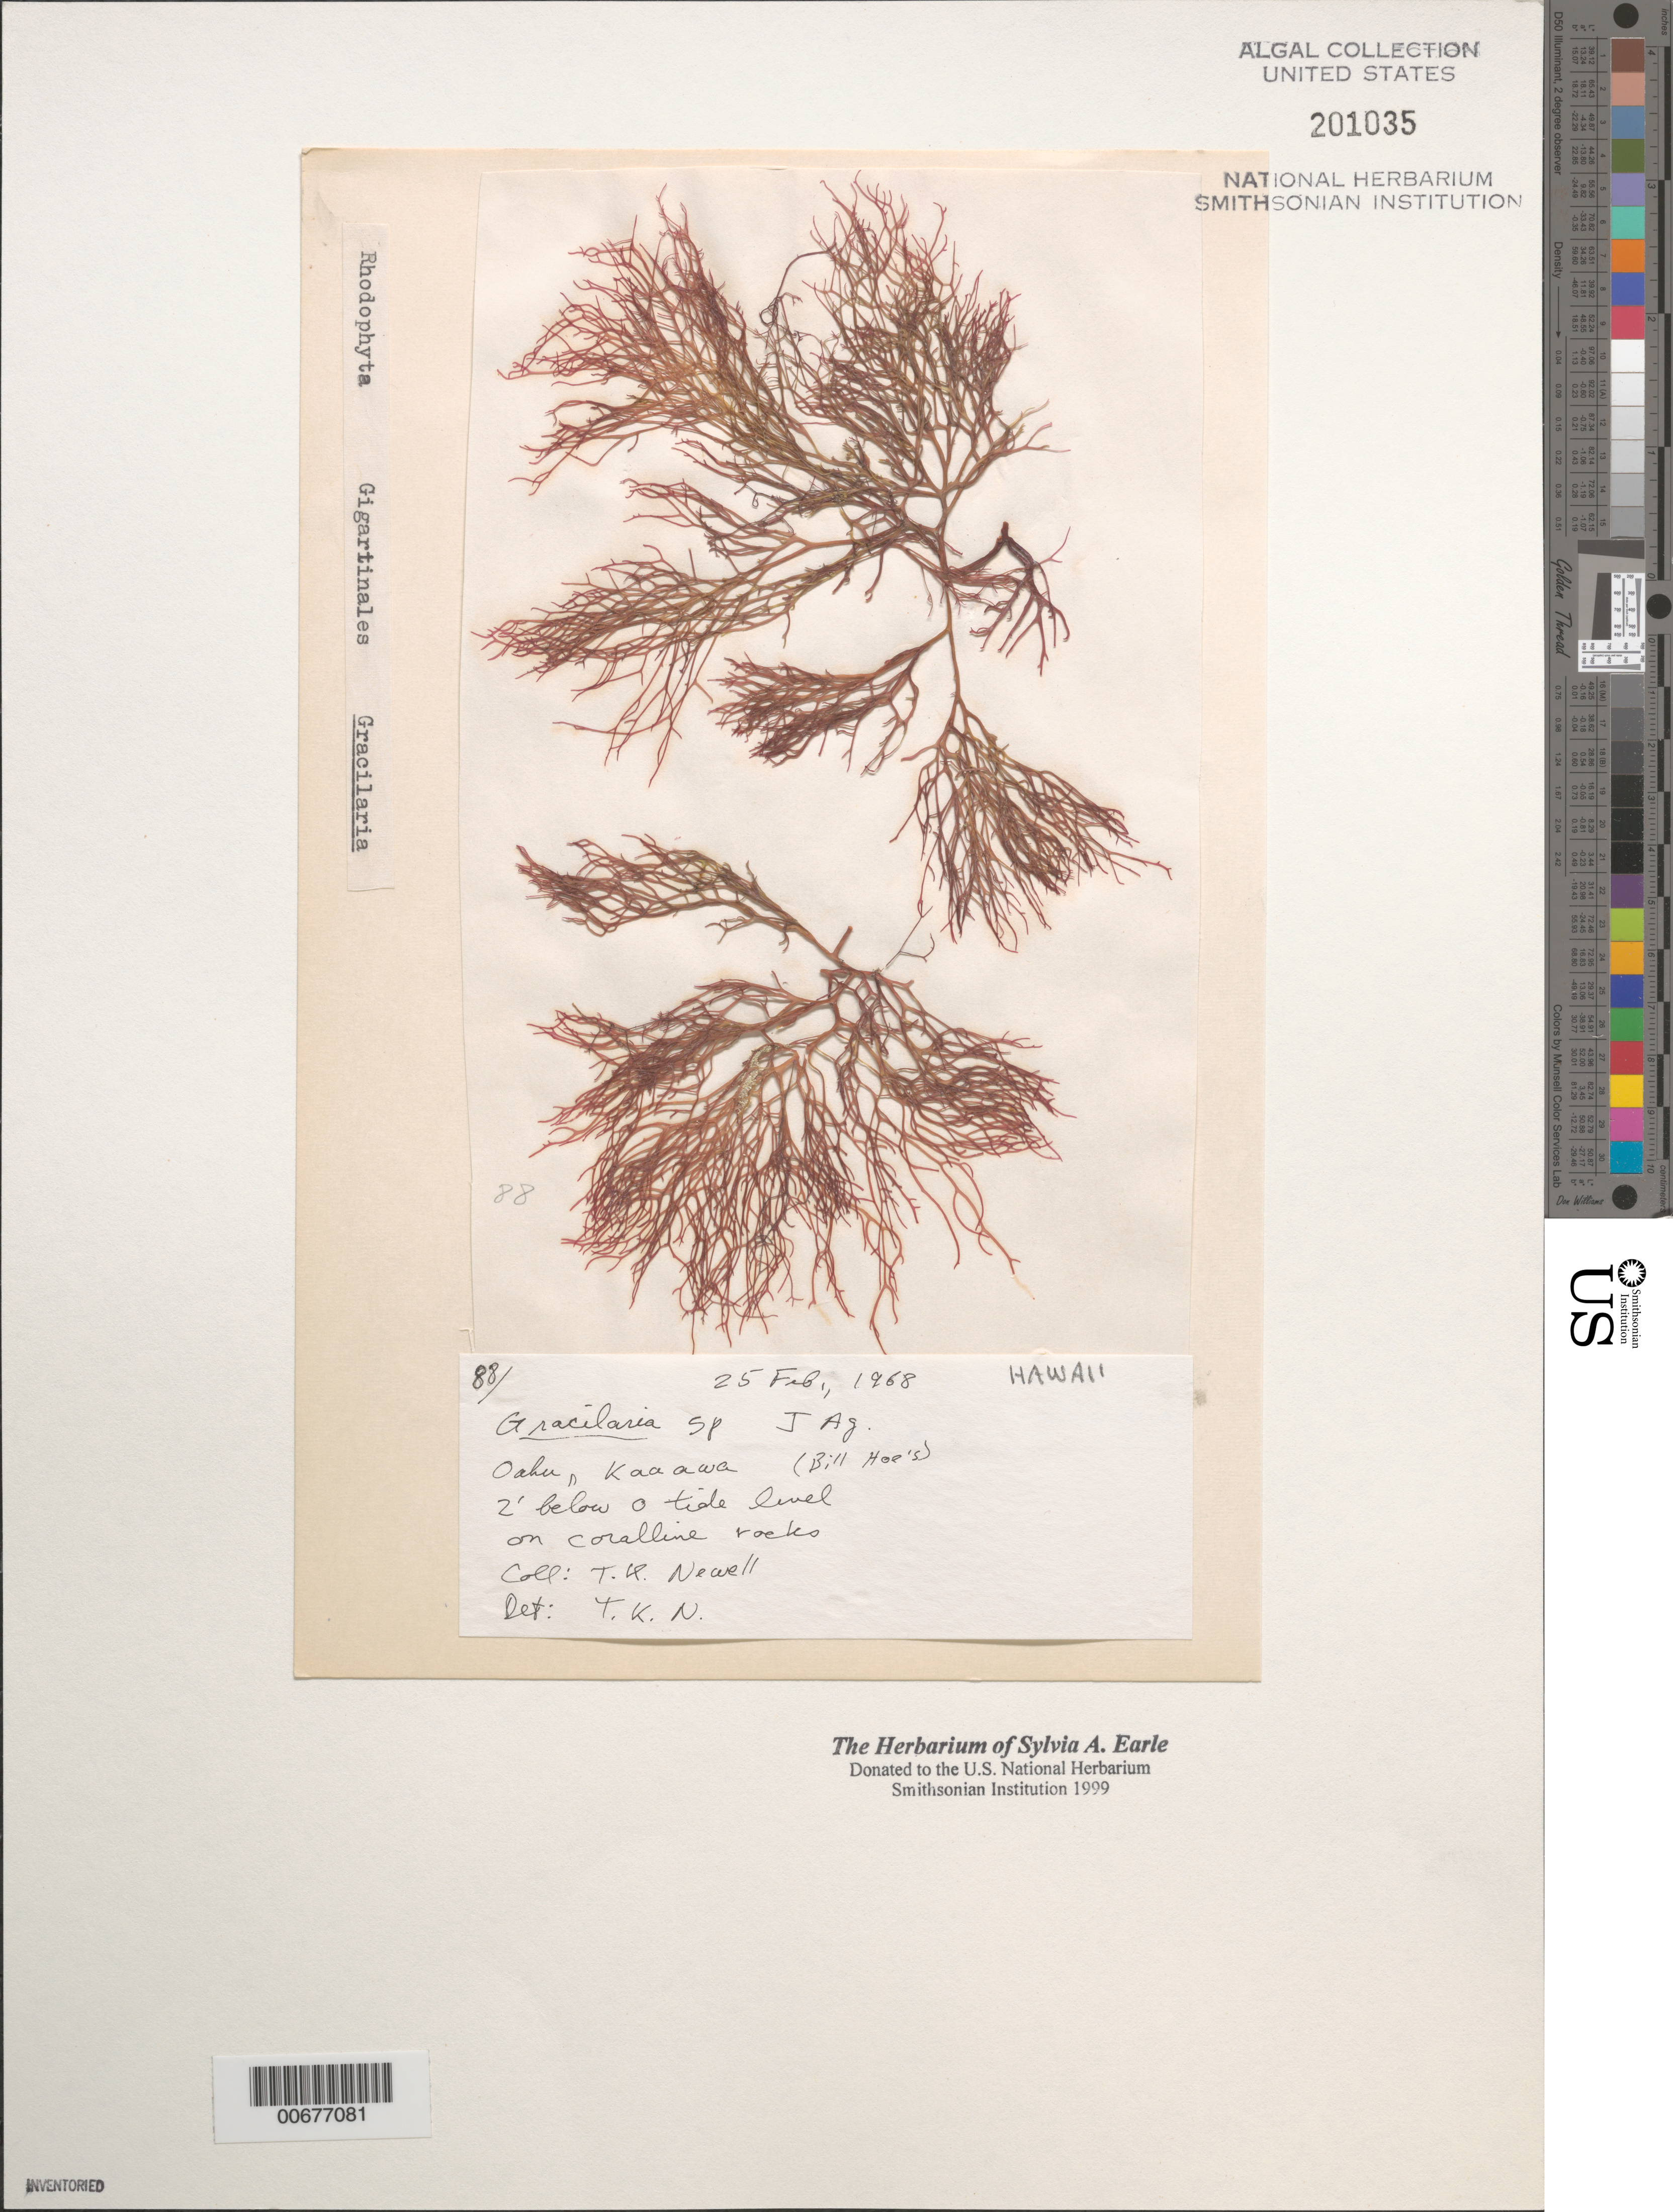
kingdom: Plantae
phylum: Rhodophyta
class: Florideophyceae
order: Gracilariales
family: Gracilariaceae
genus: Gracilaria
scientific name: Gracilaria sp.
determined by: Newell, Thomas K.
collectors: T. K. Newell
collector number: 88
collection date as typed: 25 Feb 1968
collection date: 1968-02-25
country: United States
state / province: Hawaii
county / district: Honolulu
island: Oahu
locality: Kaaawa, Bill Hoe's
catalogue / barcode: US 201035